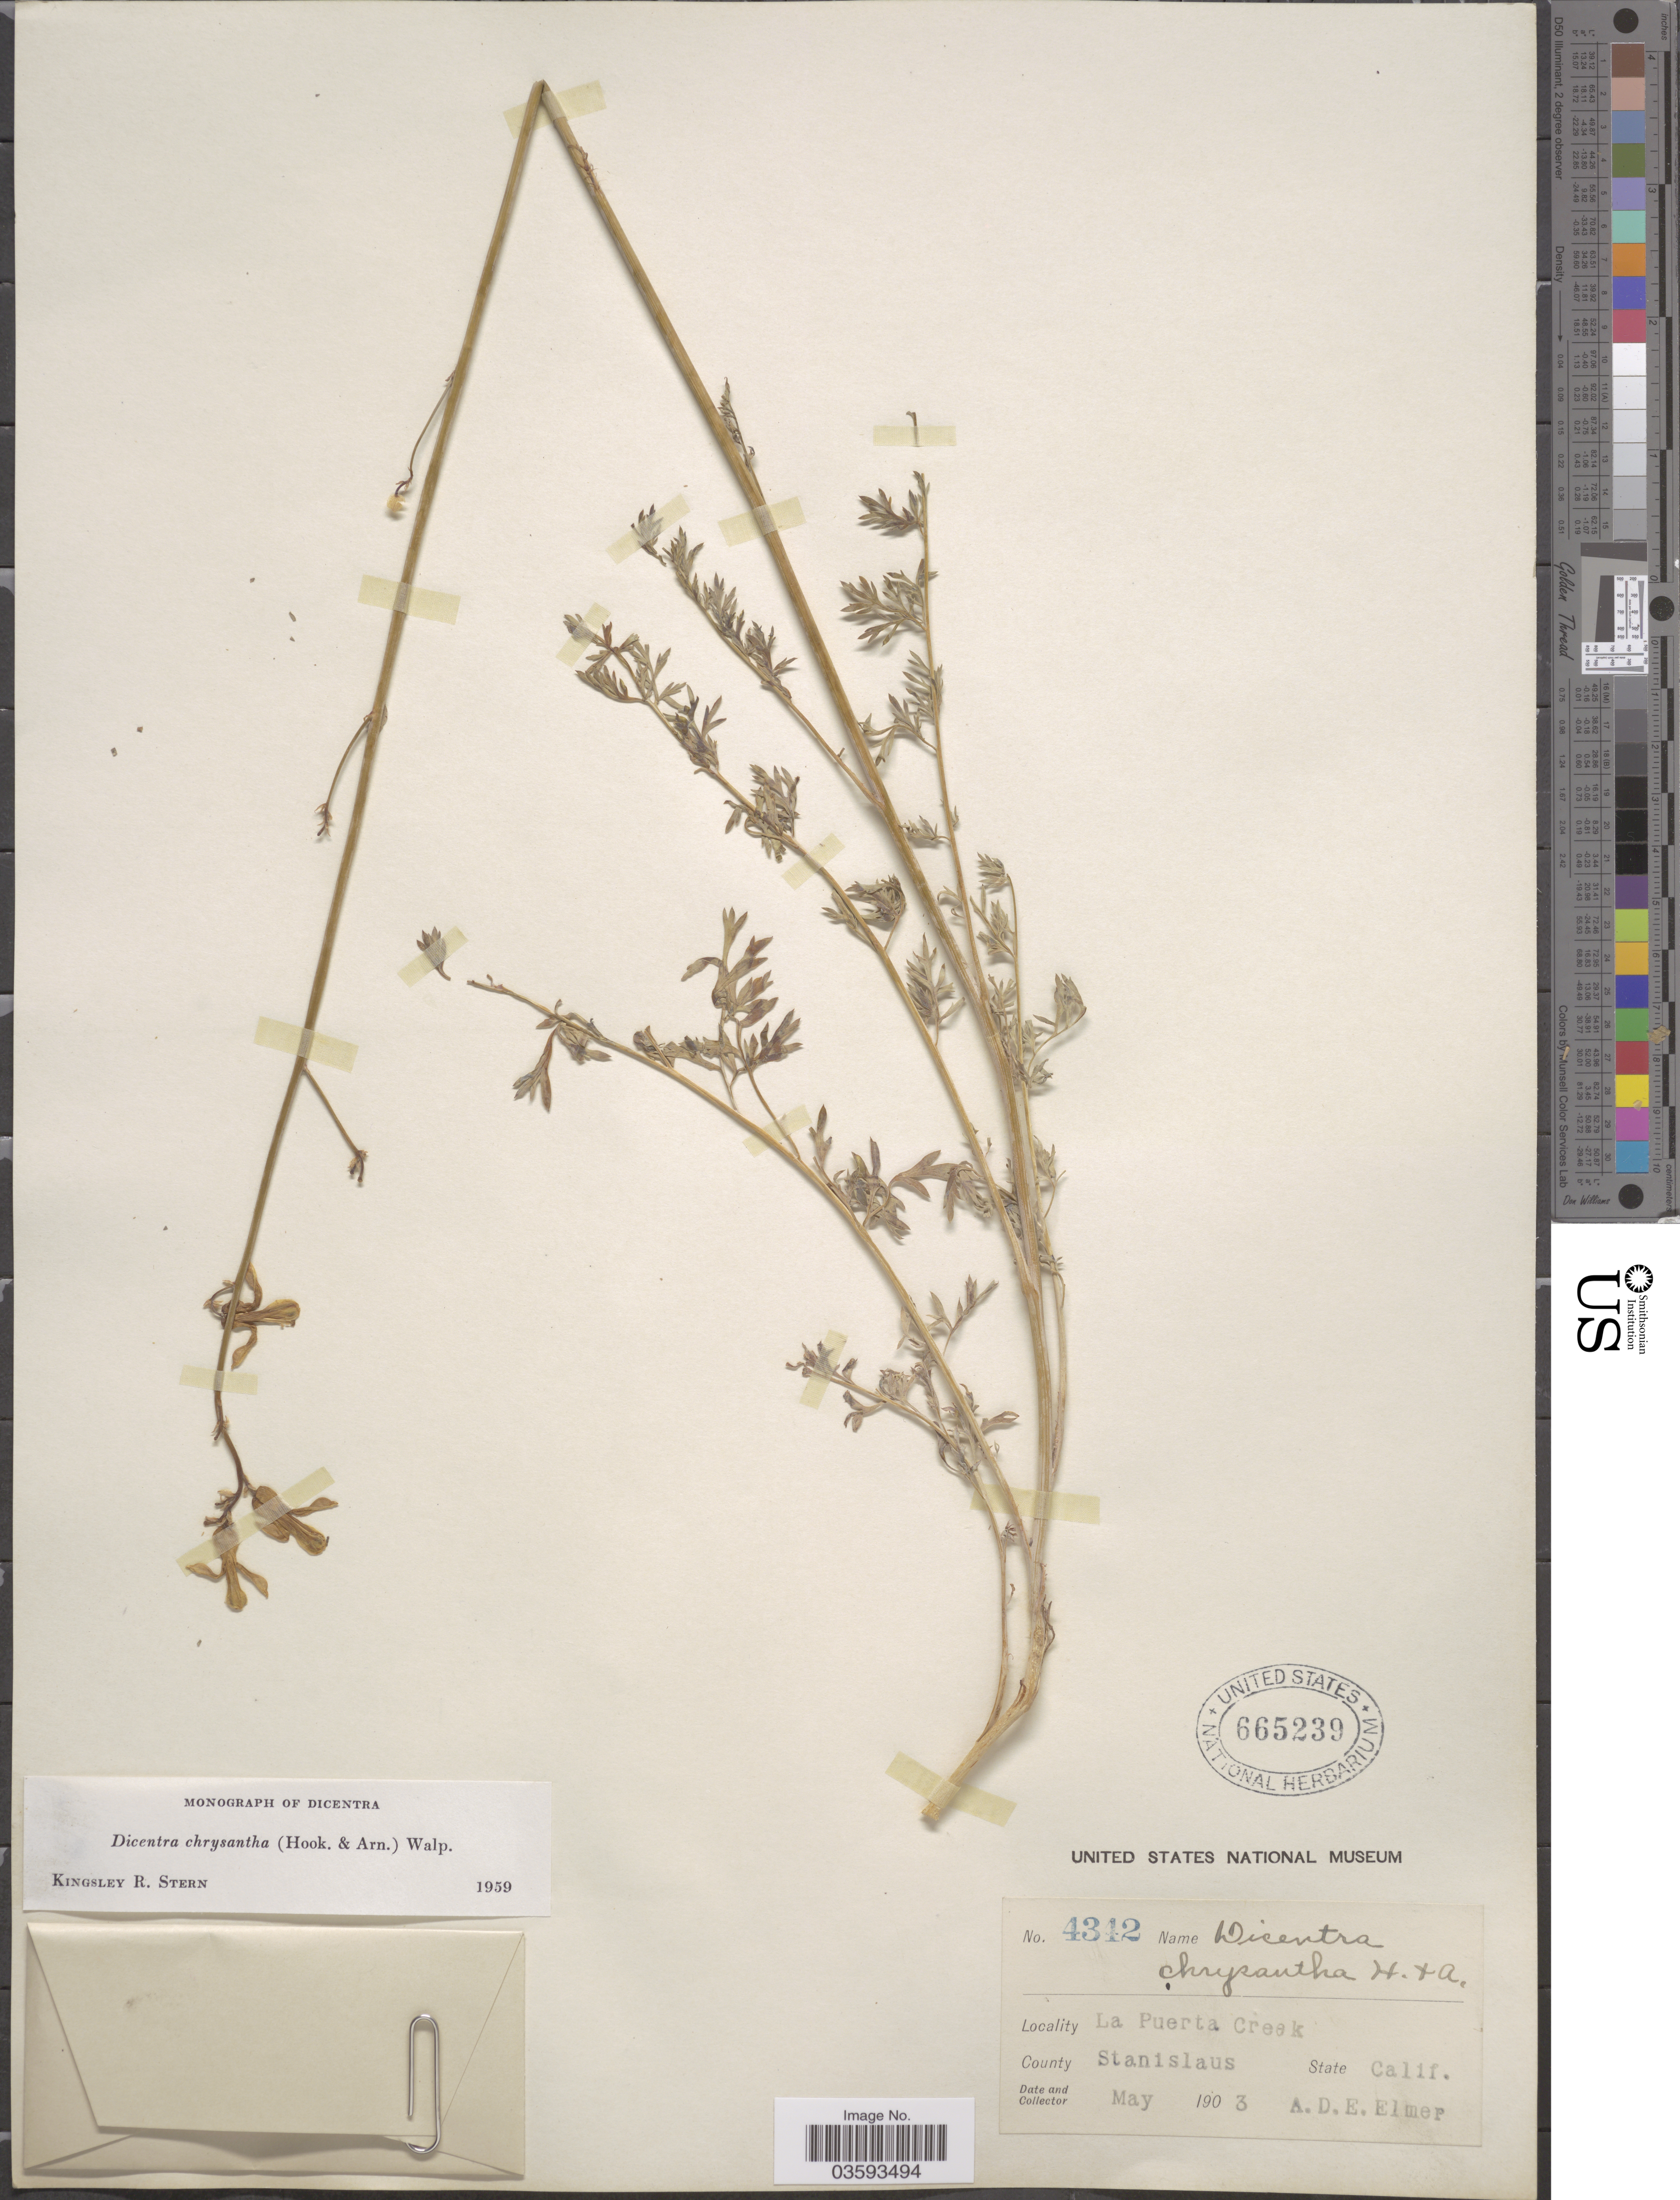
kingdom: Plantae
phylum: Tracheophyta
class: Magnoliopsida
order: Ranunculales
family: Papaveraceae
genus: Ehrendorferia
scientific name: Ehrendorferia chrysantha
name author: (Hook. & Arn.) Rylander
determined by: Strong, M. T., (US), Smithsonian Institution - National Museum of Natural History (UNITED STATES)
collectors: A. D. E. Elmer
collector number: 4342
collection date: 1903-05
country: United States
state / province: California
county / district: Stanislaus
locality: La Puerta Creek. County Stanislaus.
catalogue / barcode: US 665239